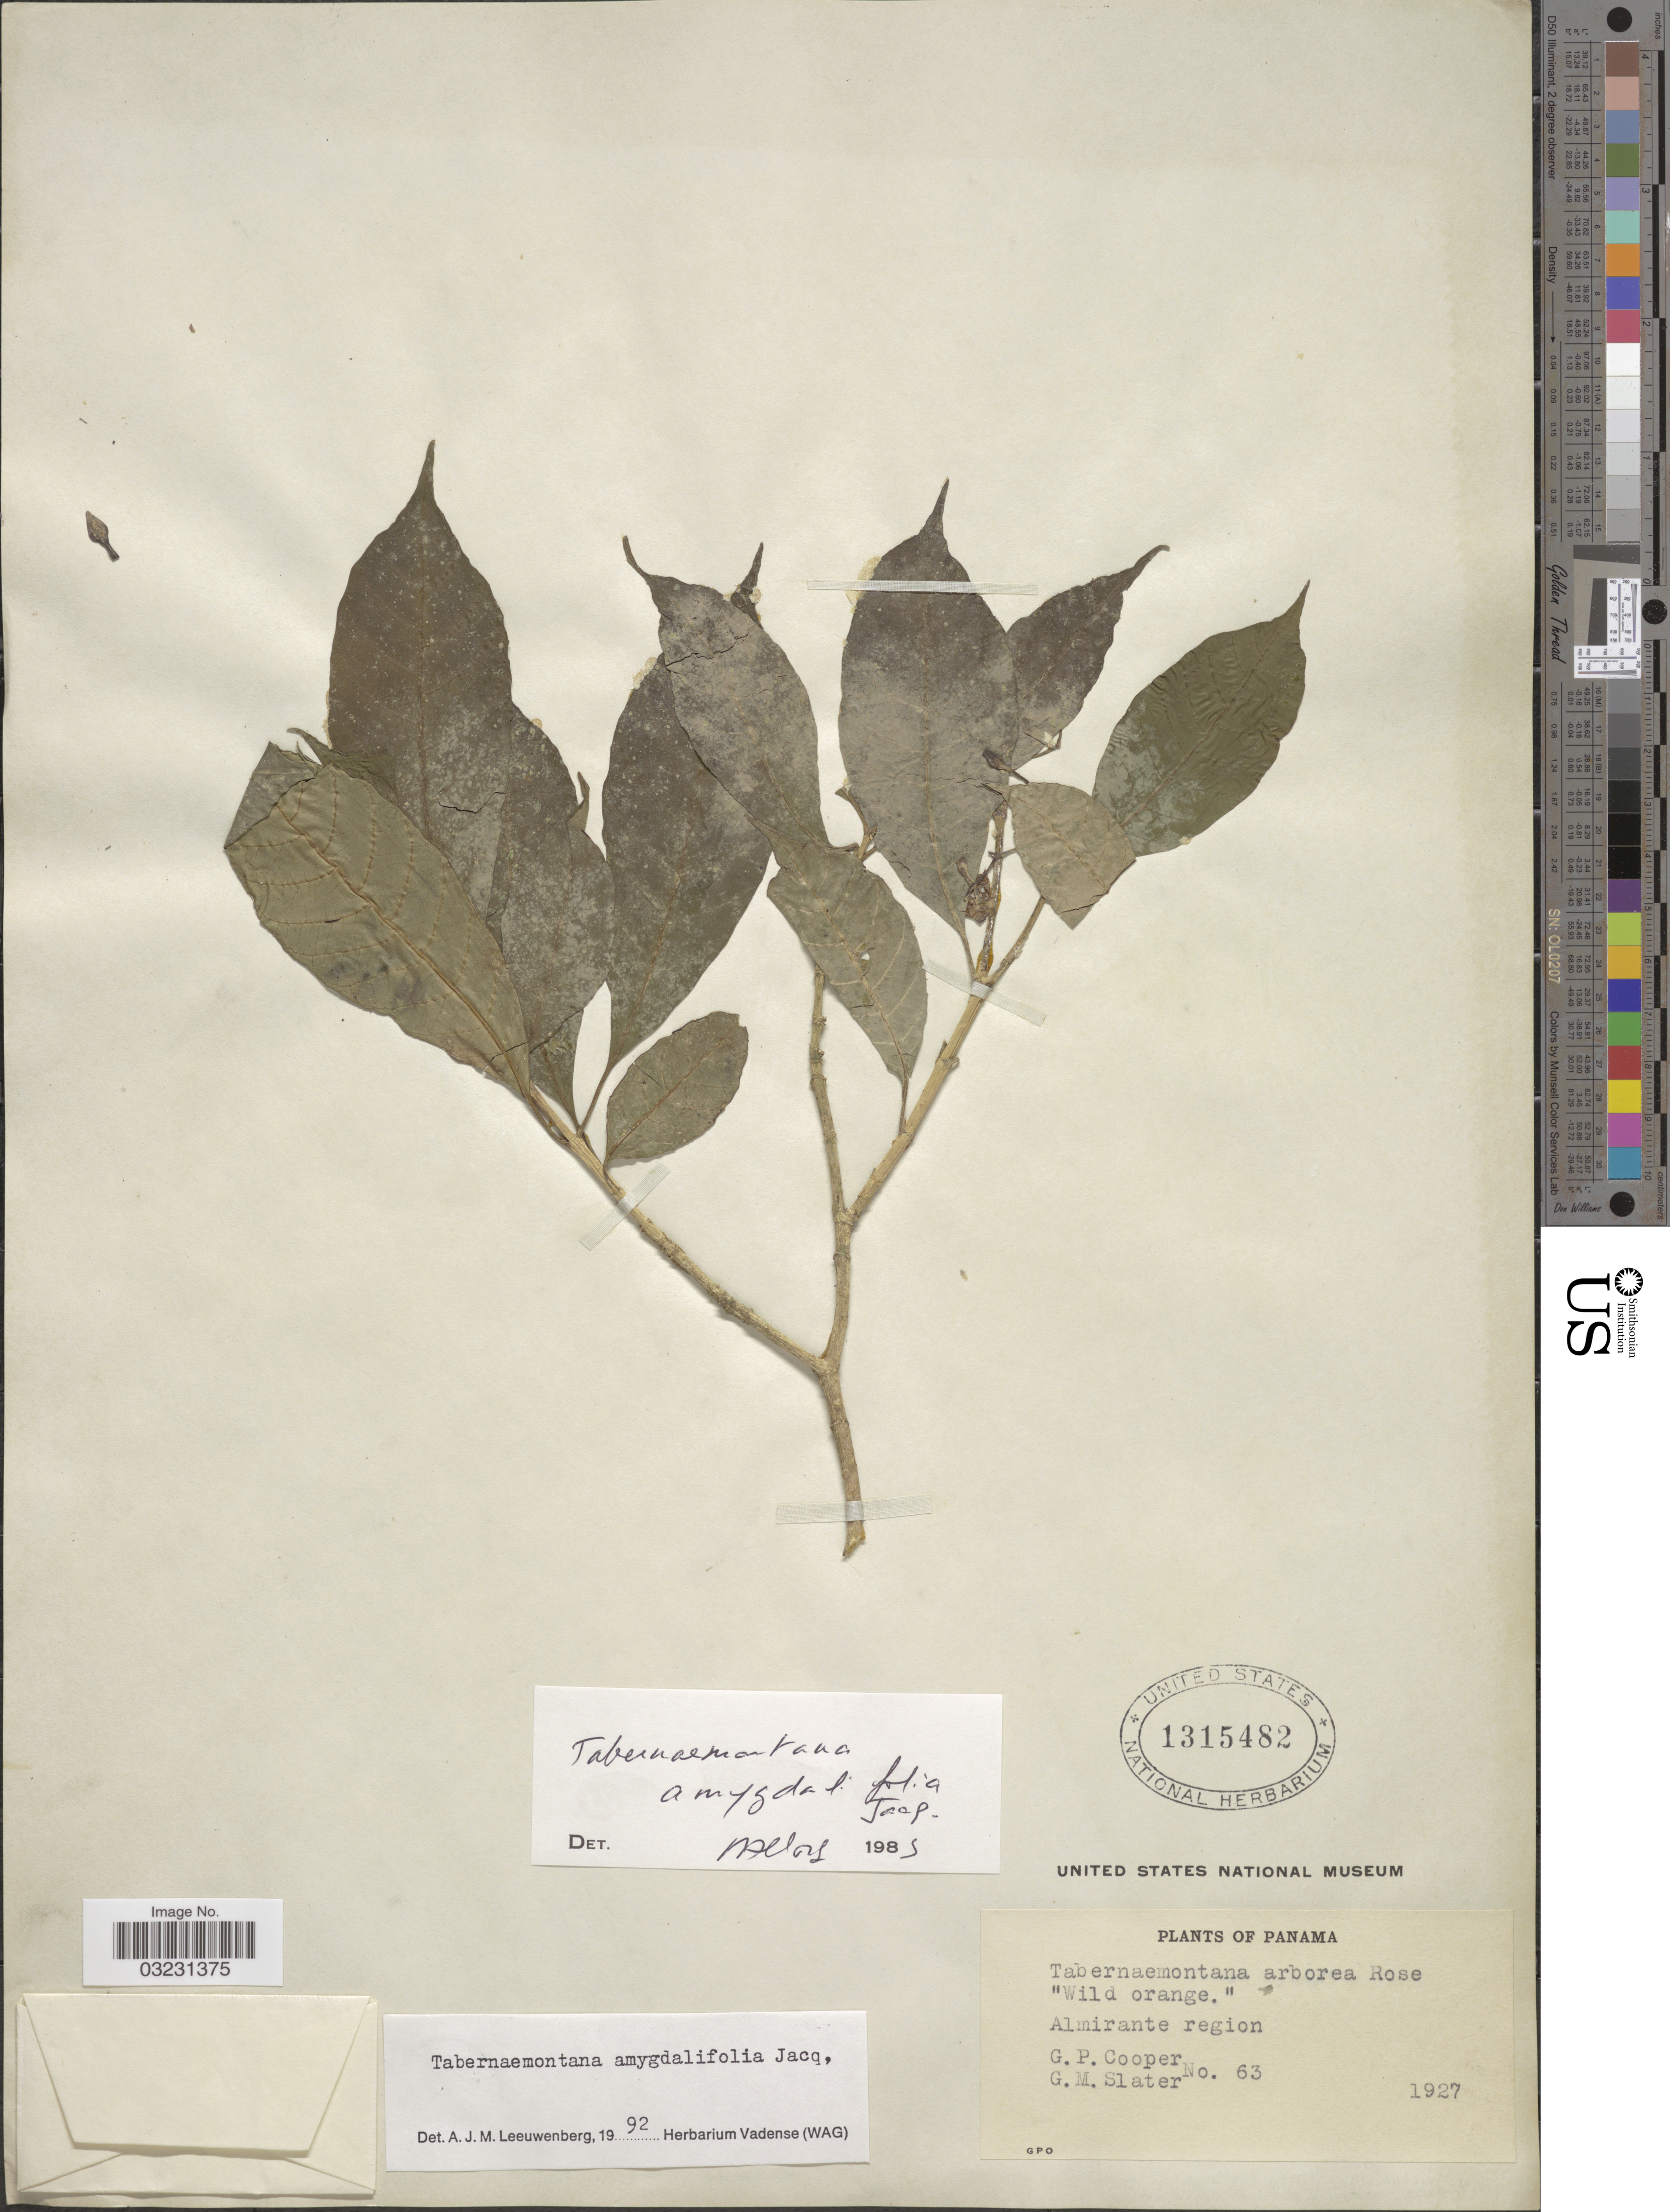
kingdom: Plantae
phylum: Tracheophyta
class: Magnoliopsida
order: Gentianales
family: Apocynaceae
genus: Tabernaemontana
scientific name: Tabernaemontana amygdalifolia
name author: Jacq.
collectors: G. Cooper & G. Slater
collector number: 63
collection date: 1927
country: Panama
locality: Almirante region.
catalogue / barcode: US 1315482